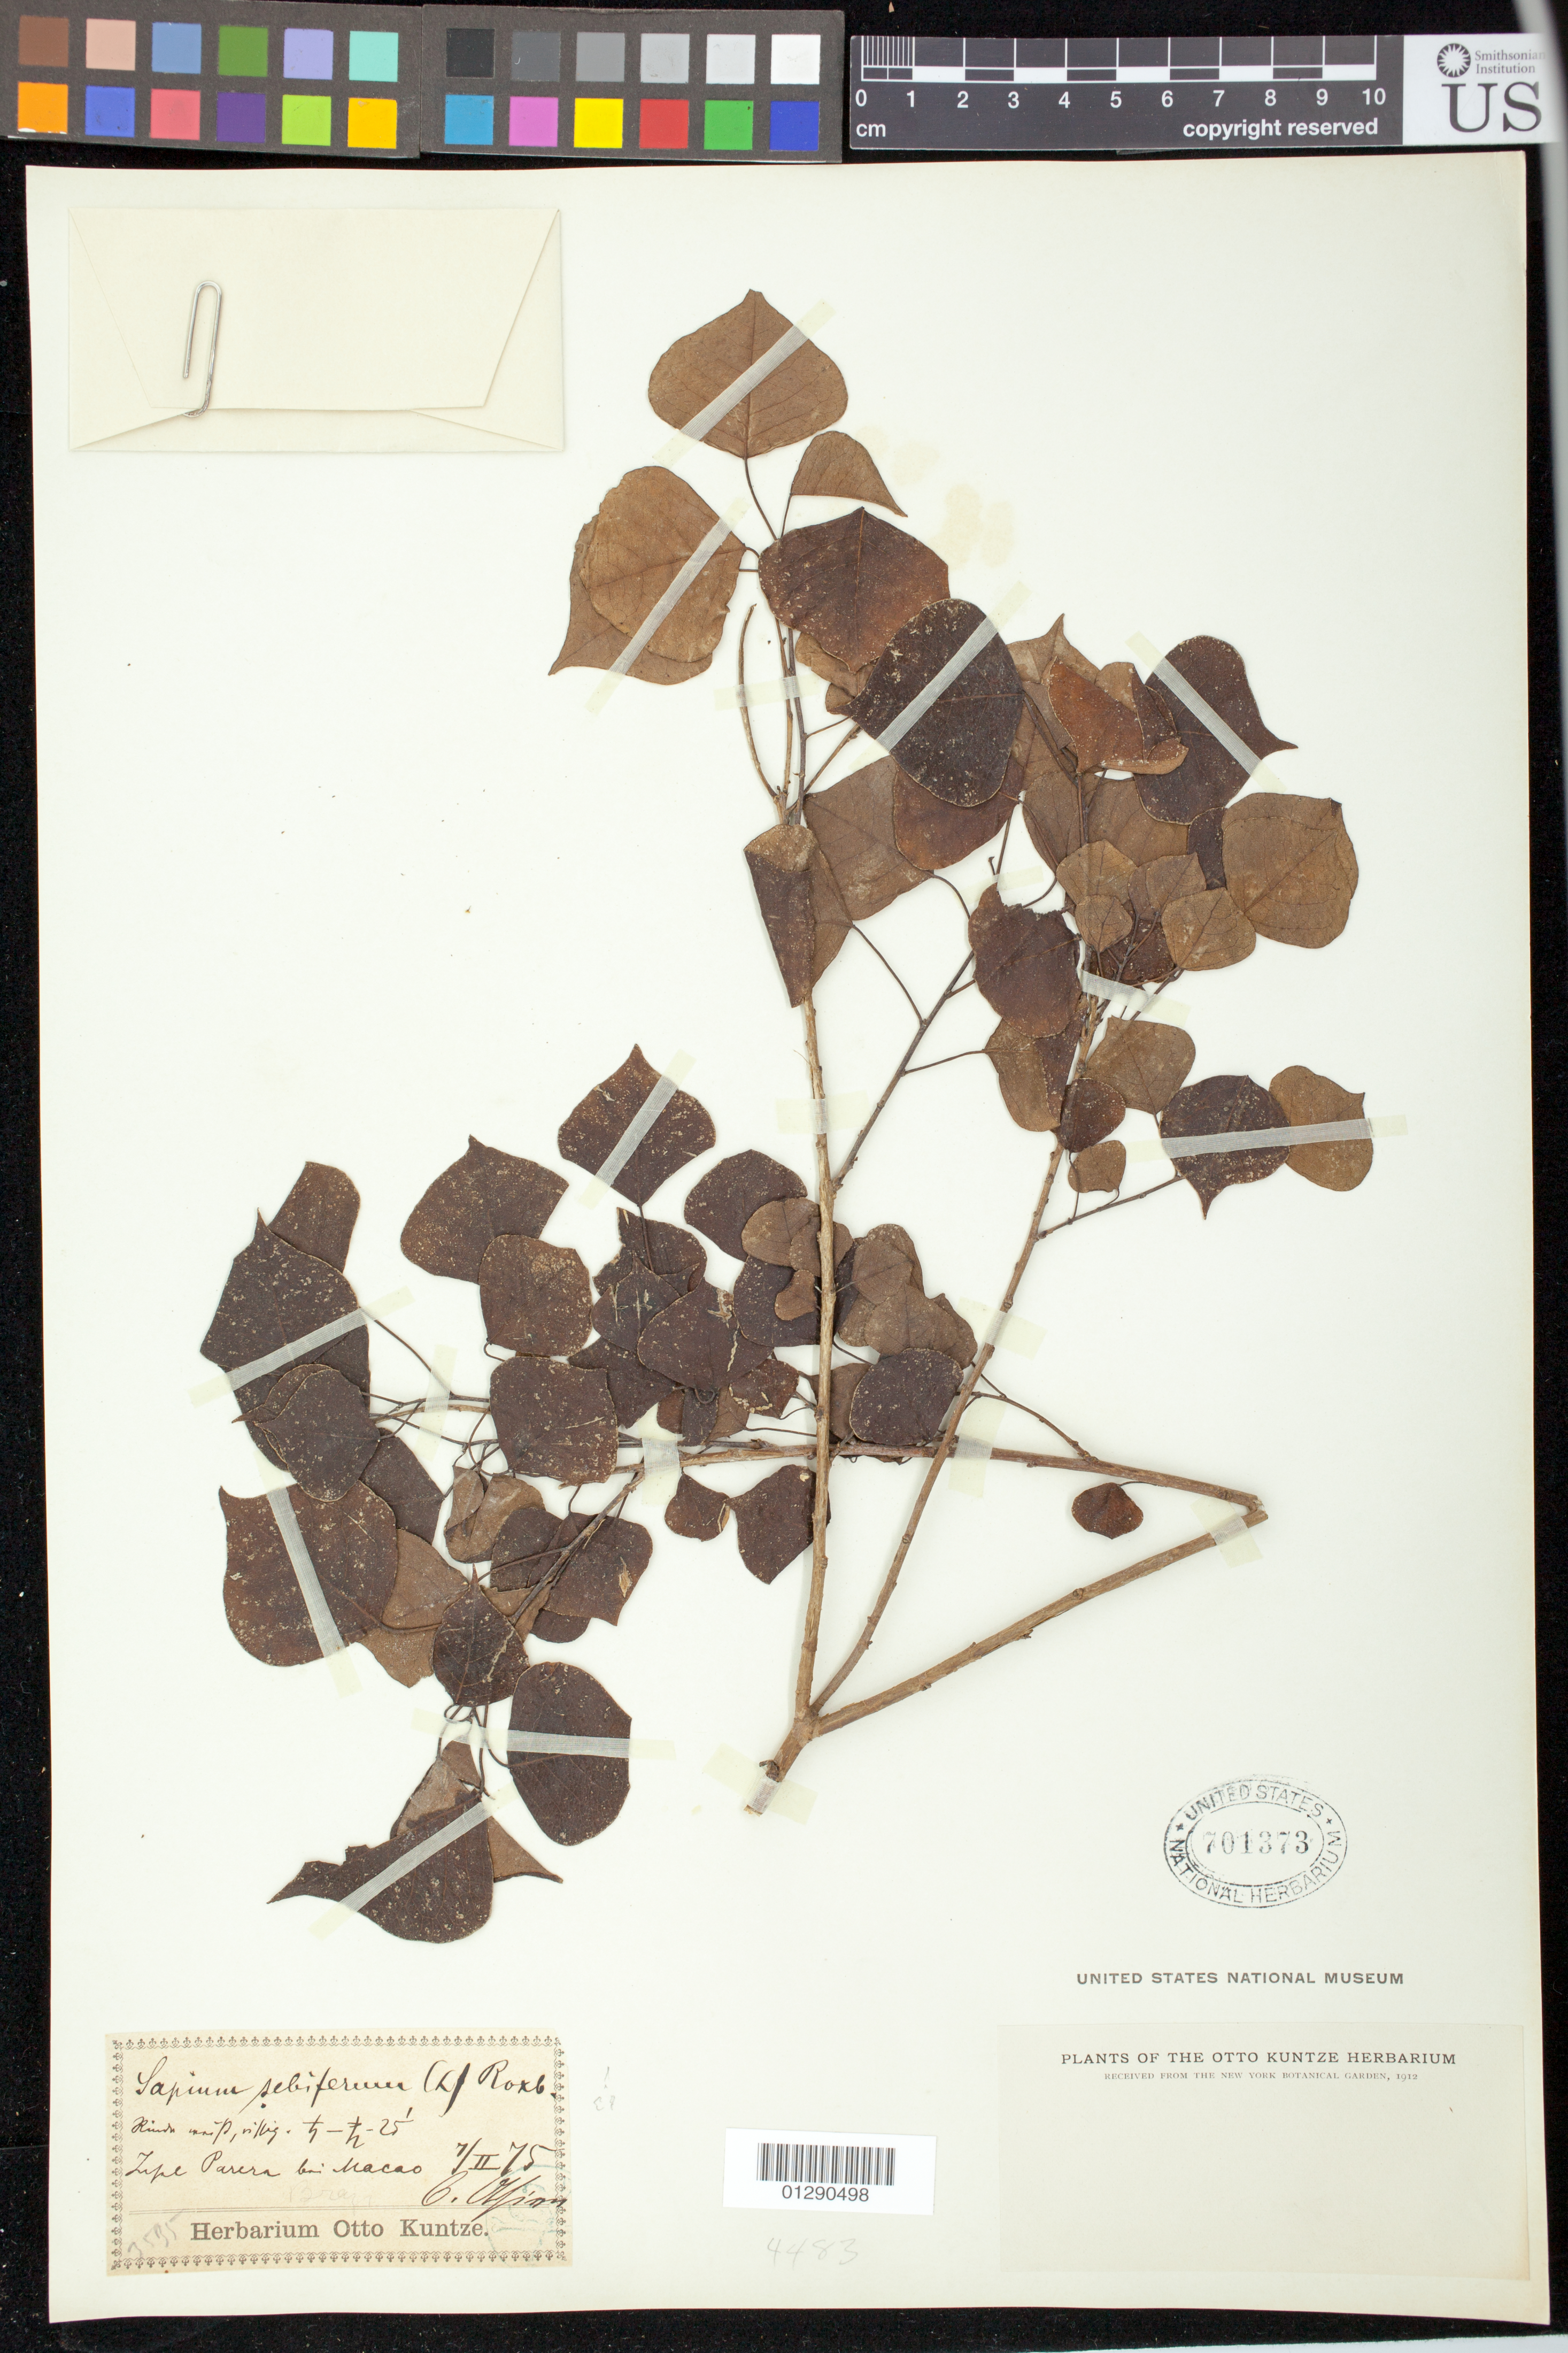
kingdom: Plantae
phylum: Tracheophyta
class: Magnoliopsida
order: Malpighiales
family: Euphorbiaceae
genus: Sapium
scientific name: Sapium sebiferum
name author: (L.) Roxb.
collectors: C.E.O. Kuntze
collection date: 1875-02-07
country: China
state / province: Macau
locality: Lupe, Parera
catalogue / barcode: US 701373